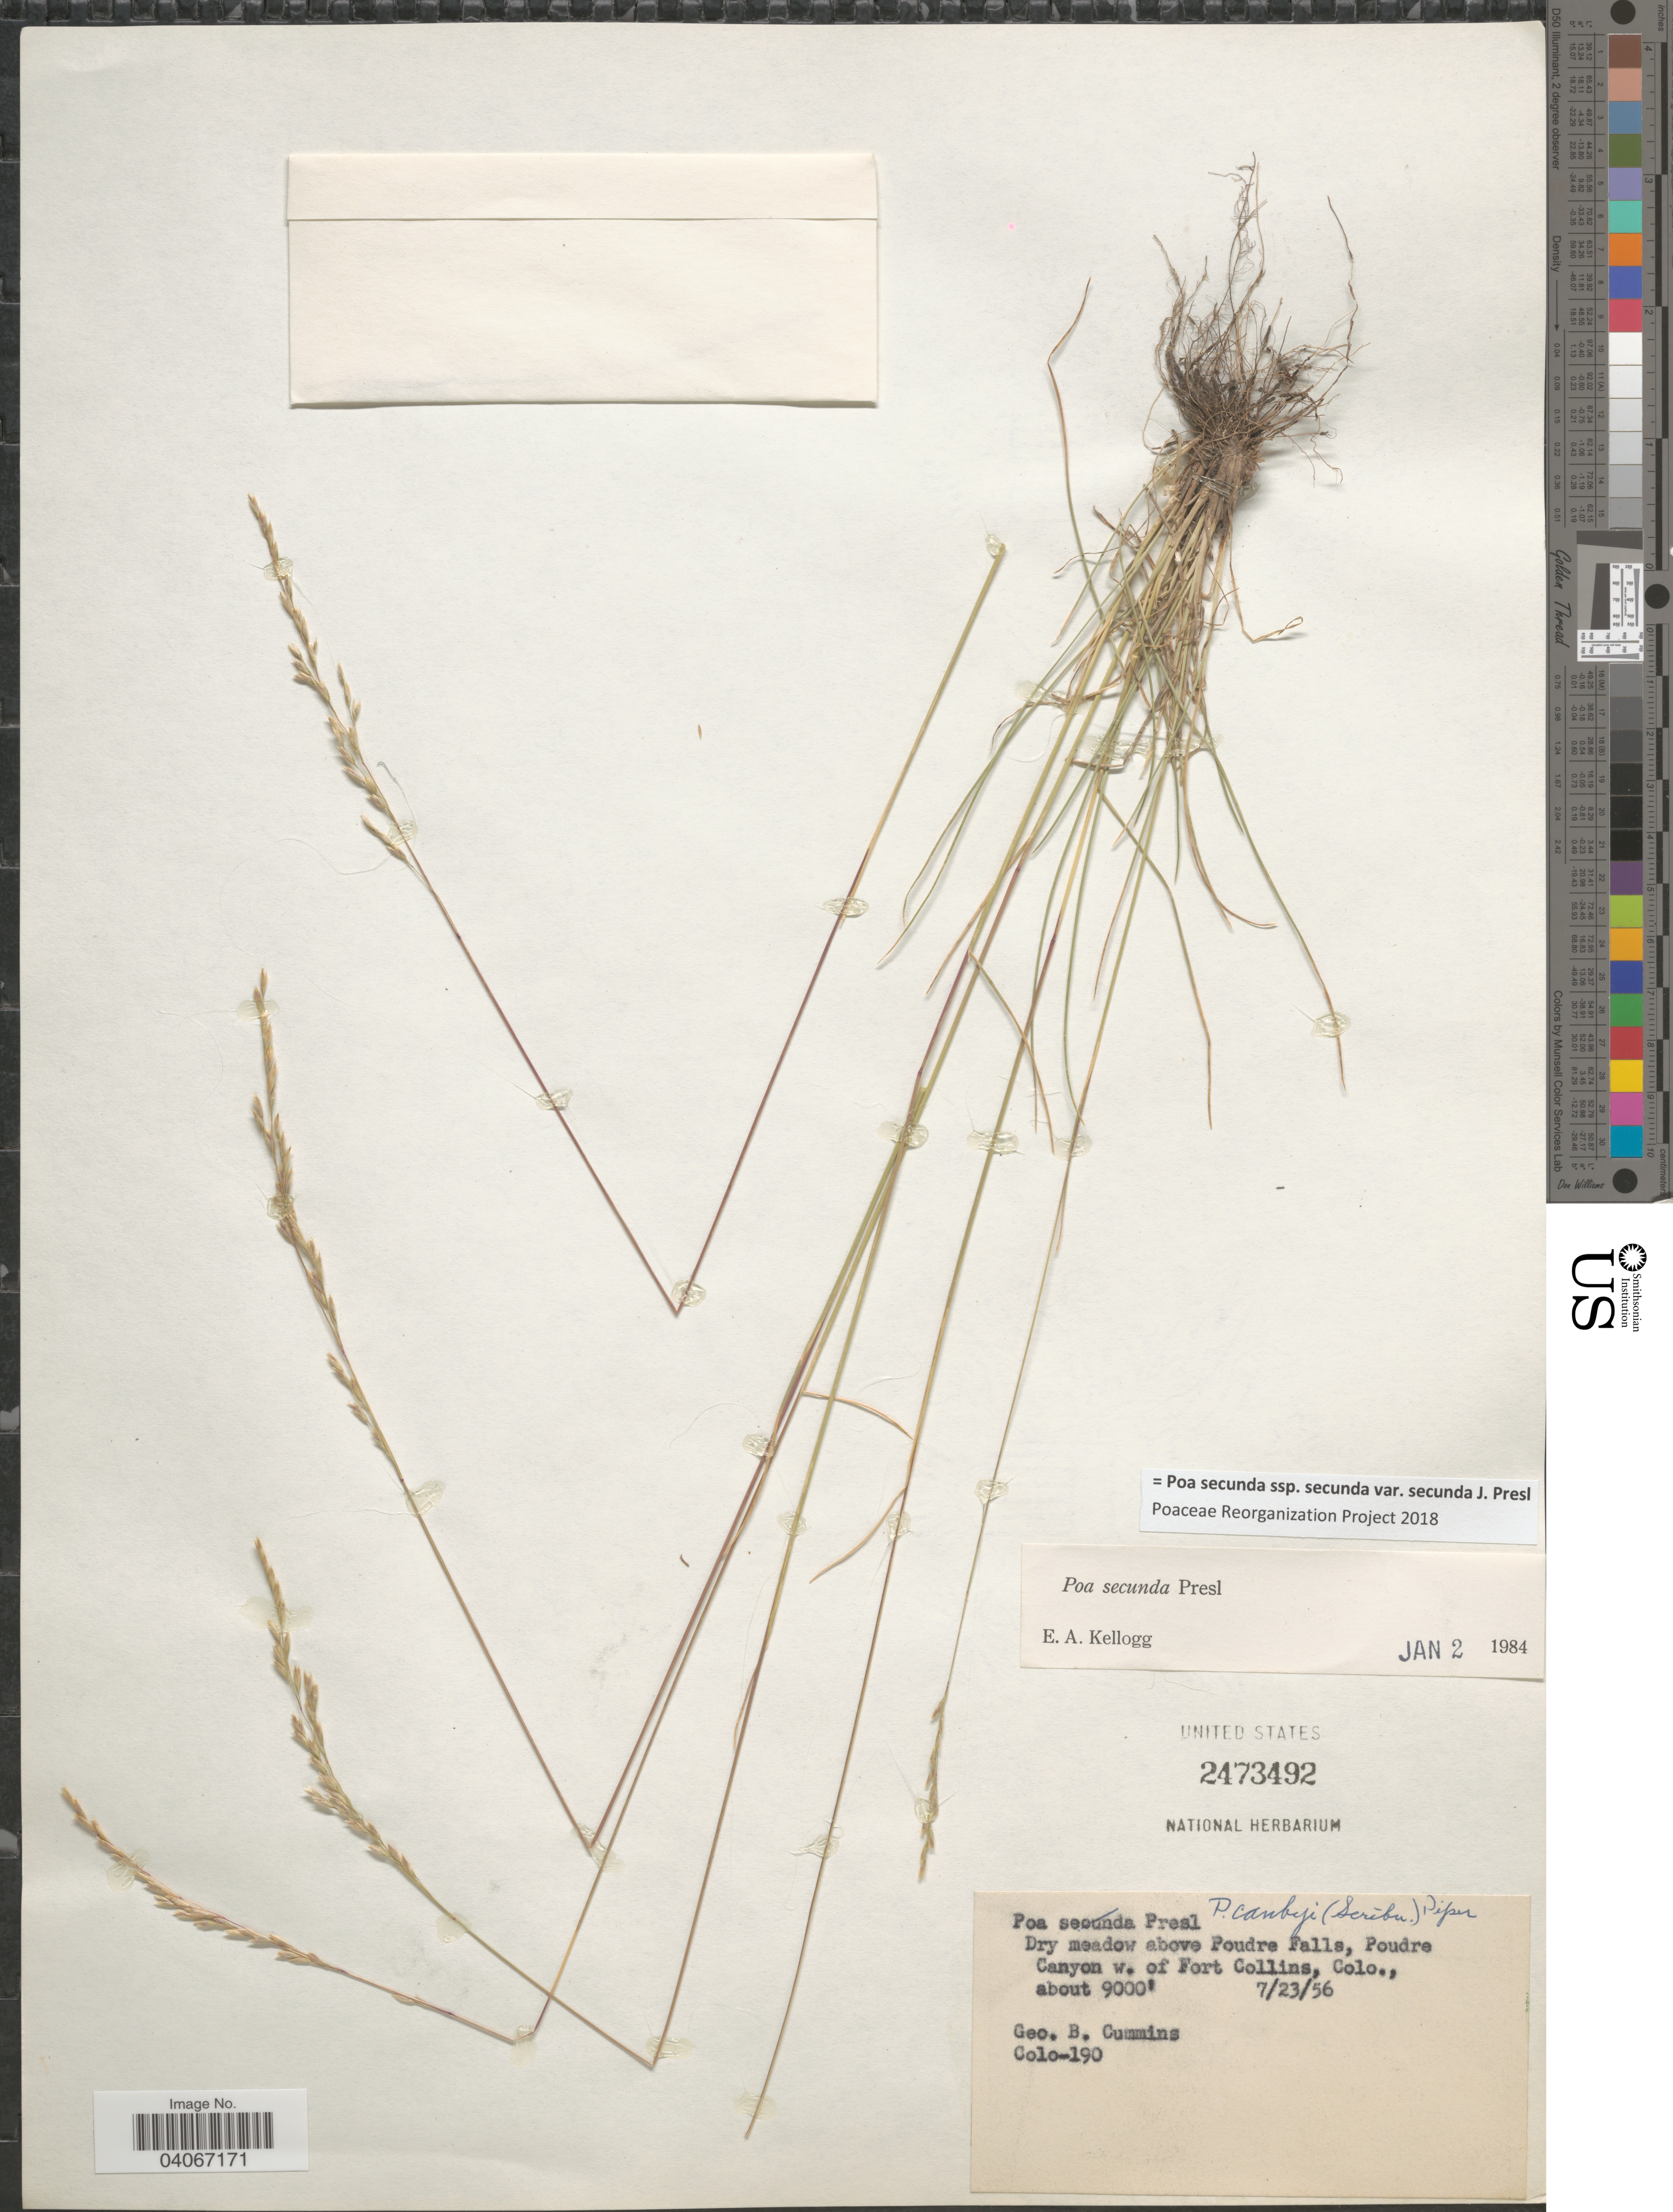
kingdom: Plantae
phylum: Tracheophyta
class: Liliopsida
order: Poales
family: Poaceae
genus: Poa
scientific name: Poa secunda subsp. secunda var. secunda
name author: J. Presl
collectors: G. Cummins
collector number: Colo-190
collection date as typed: Transcribed d/m/y: 23/7/56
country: United States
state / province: Colorado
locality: Dry meadow above Poudre Falls, Poudre Canyon w. of Fort Collins.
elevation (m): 2743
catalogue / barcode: US 2473492